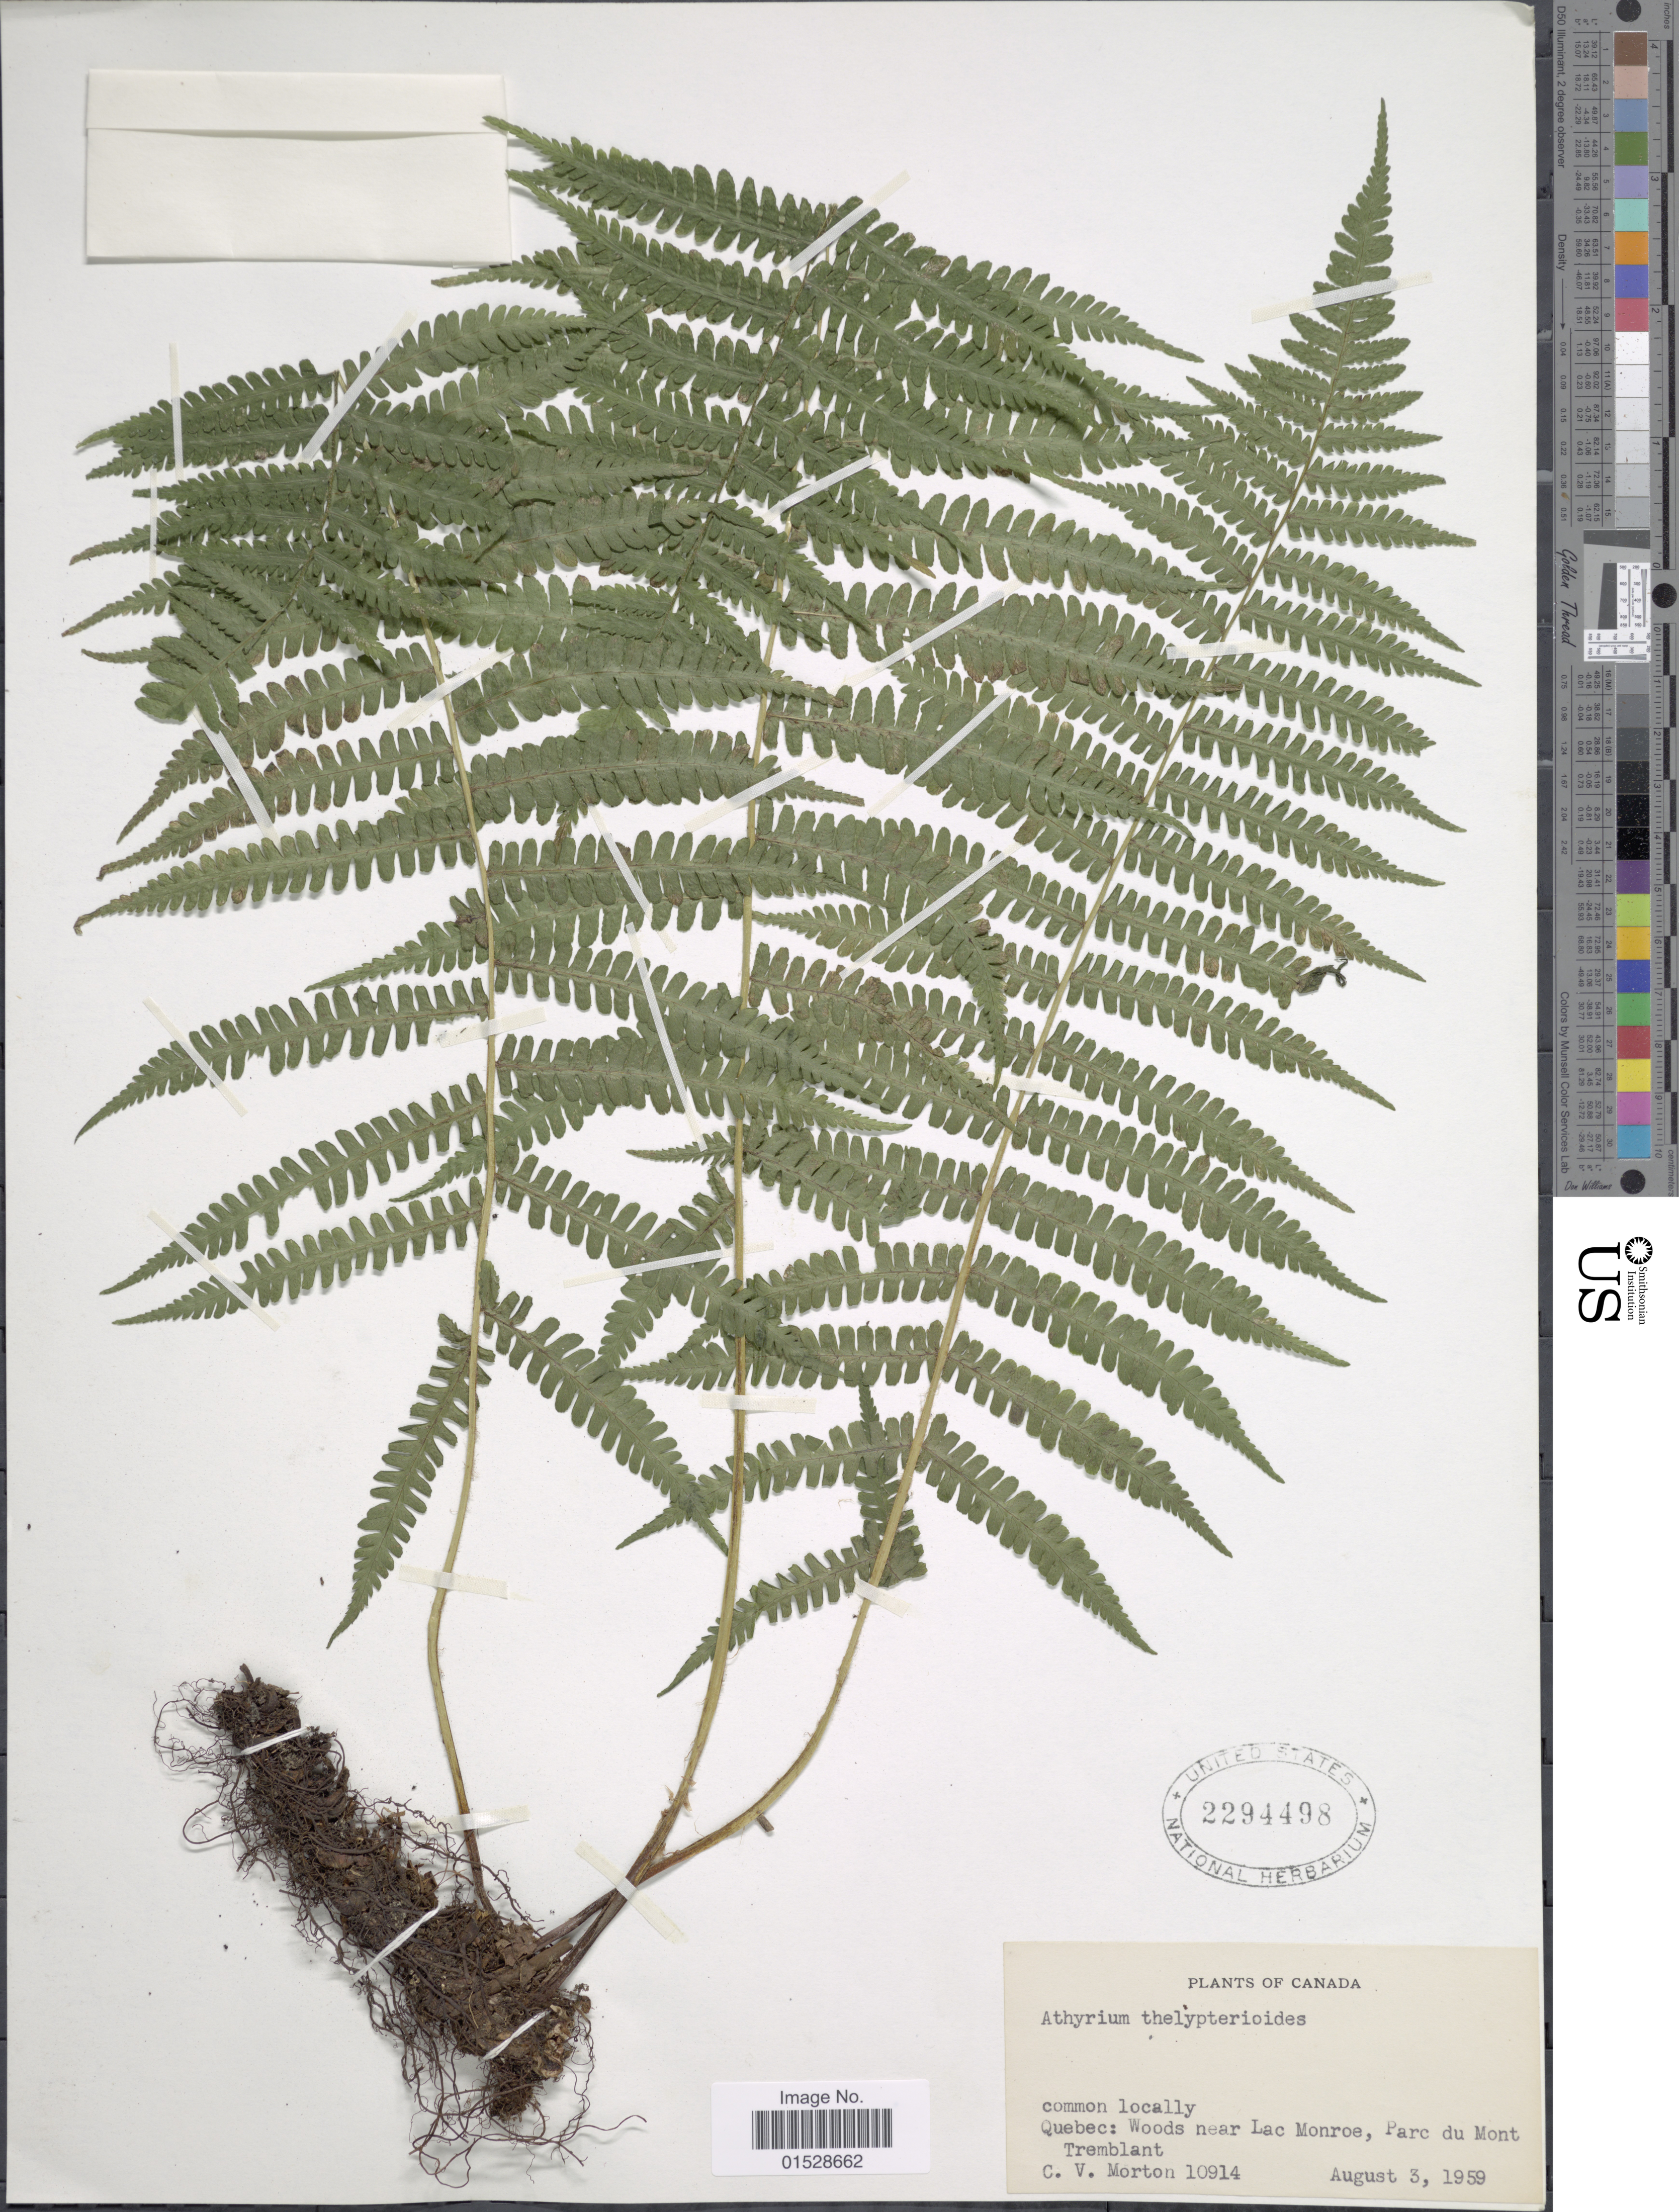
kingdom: Plantae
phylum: Tracheophyta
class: Polypodiopsida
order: Polypodiales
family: Athyriaceae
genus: Deparia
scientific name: Deparia acrostichoides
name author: (Sw.) M. Kato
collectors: C. V. Morton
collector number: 10914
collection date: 1959-08-03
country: Canada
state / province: Quebec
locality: Quebec: Woods near Lac Monroe, Parc du Mont Tremblant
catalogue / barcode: US 2294498